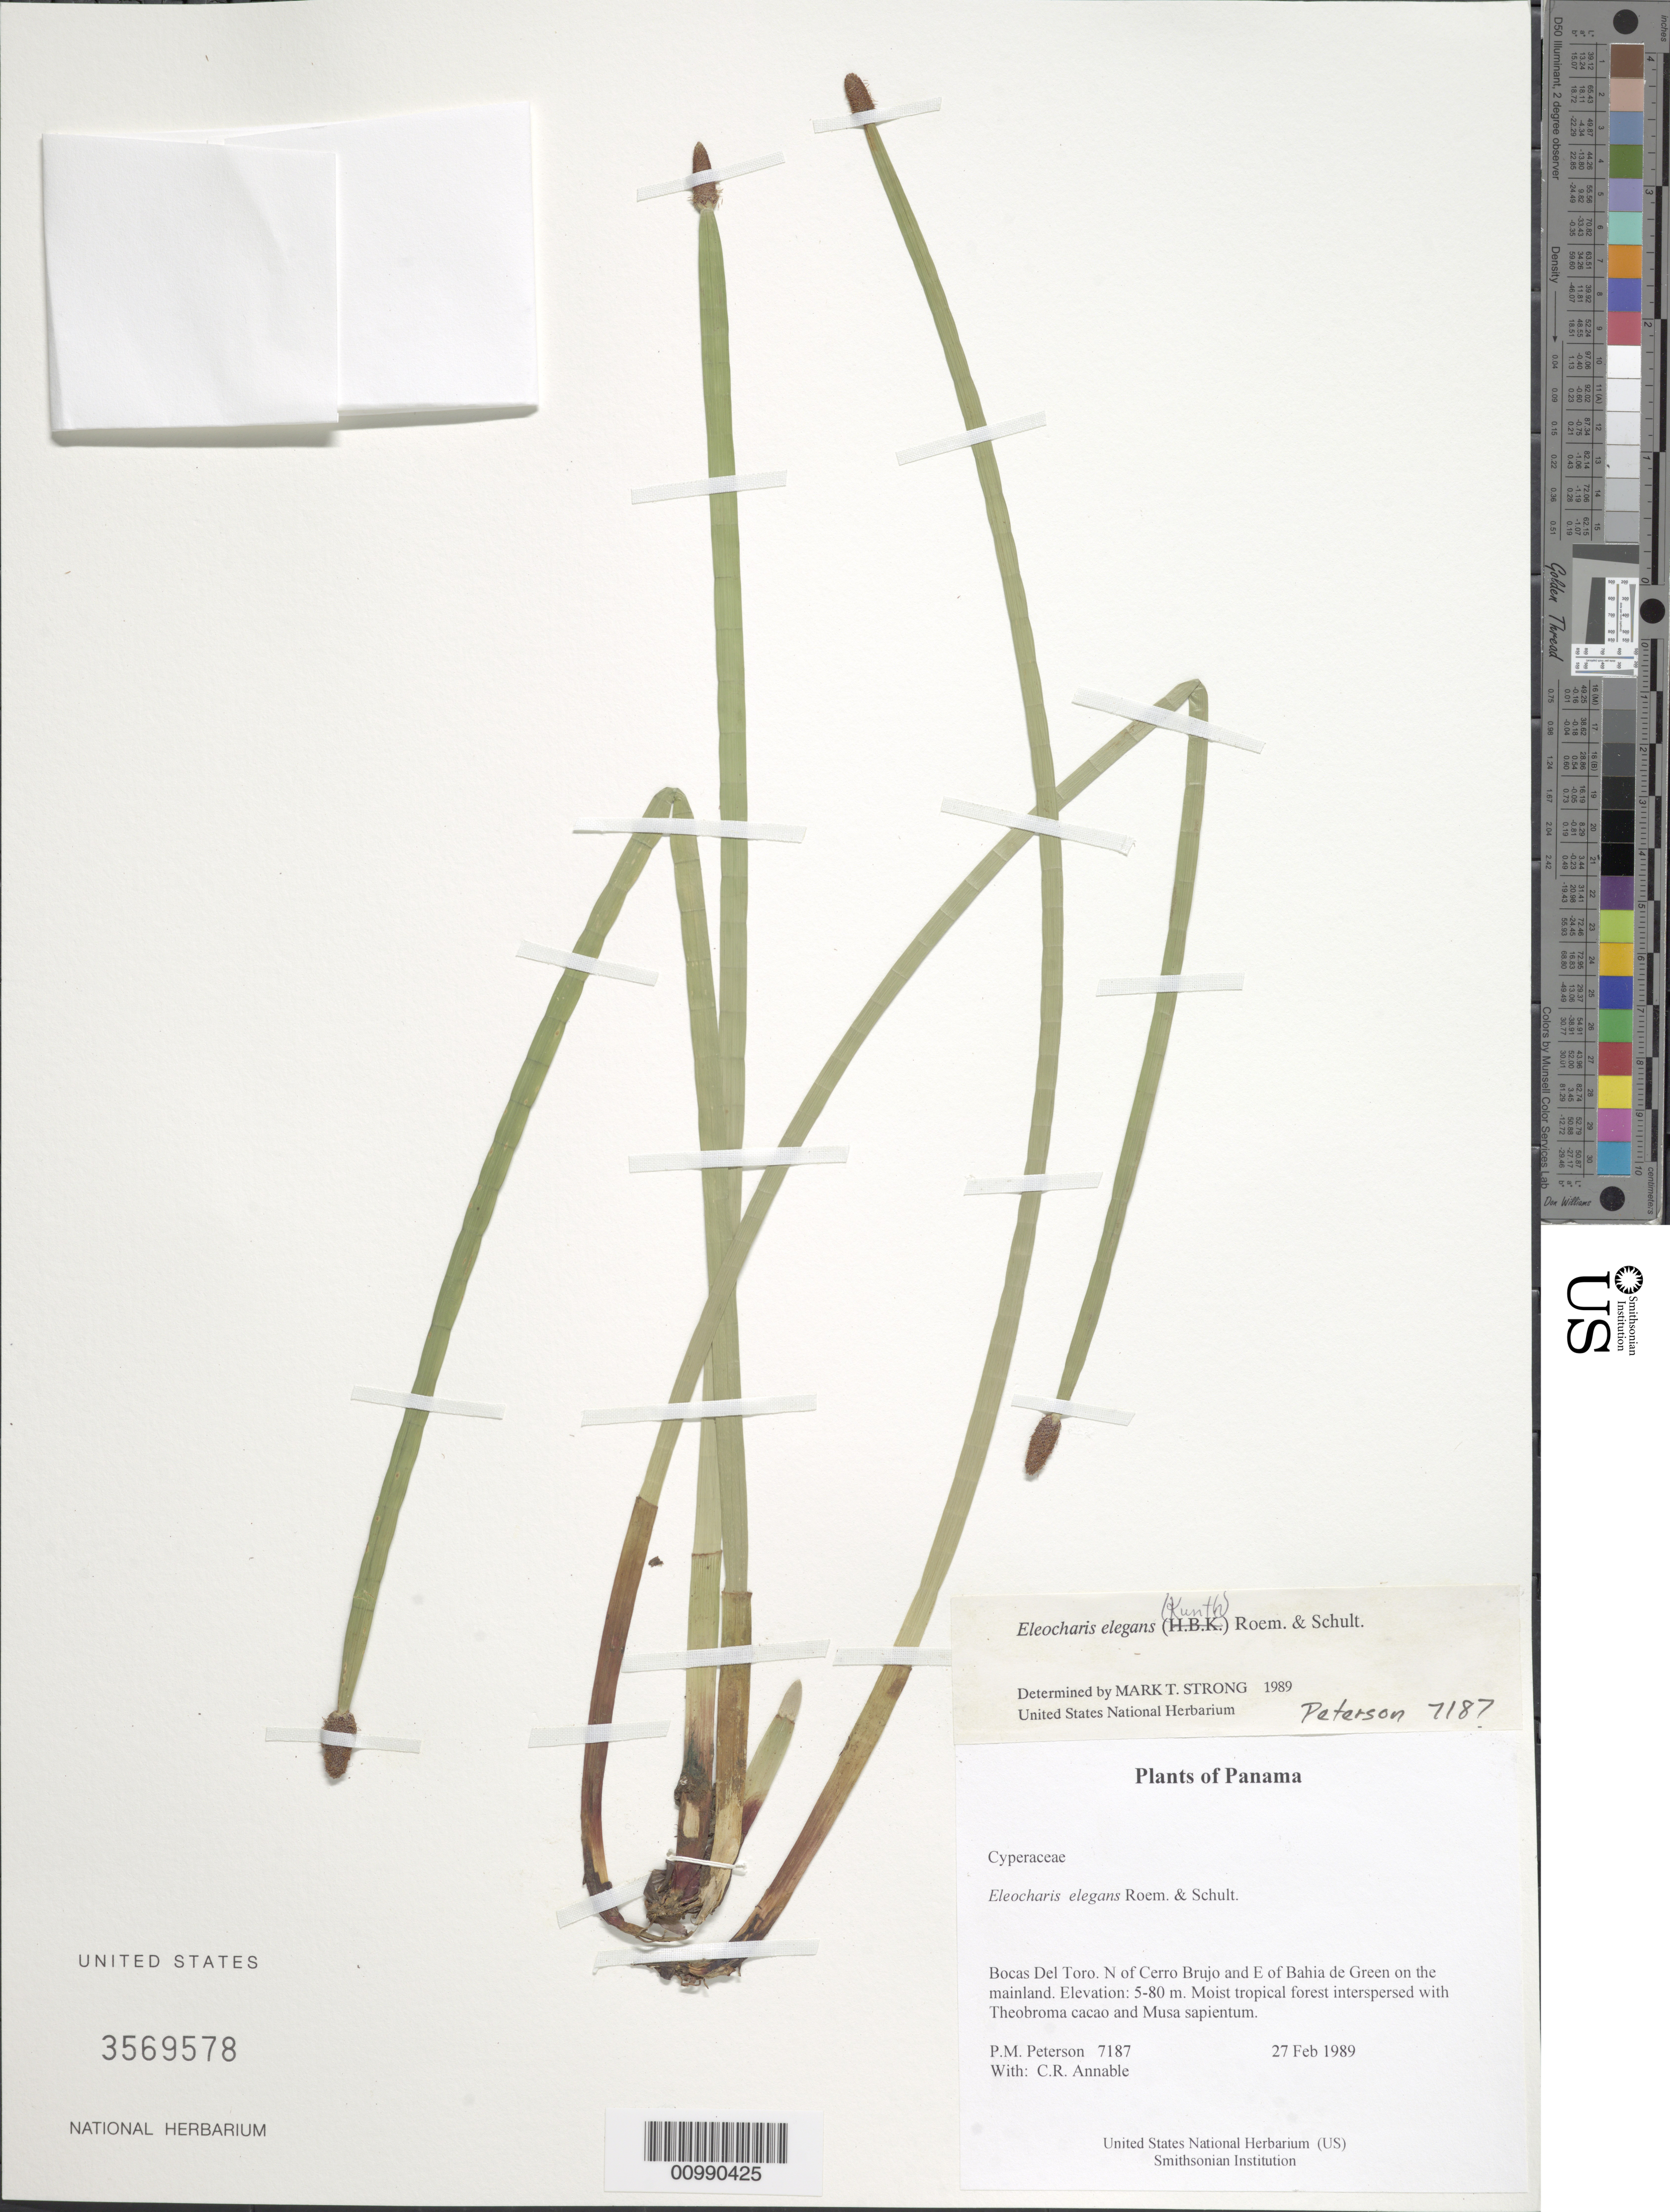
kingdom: Plantae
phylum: Tracheophyta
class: Liliopsida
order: Poales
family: Cyperaceae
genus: Eleocharis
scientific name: Eleocharis elegans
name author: (Kunth) Roem. & Schult.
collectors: P. M. Peterson & C. R. Annable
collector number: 07187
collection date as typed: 27 Feb 1989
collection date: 1989-02-27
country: Panama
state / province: Bocas del Toro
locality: N of Cerro Brujo and E of Bahia de Green on the mainland.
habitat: Moist tropical forest interspersed with Theobroma cacao and Musa sapientum.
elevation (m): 5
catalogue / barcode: US 3569578